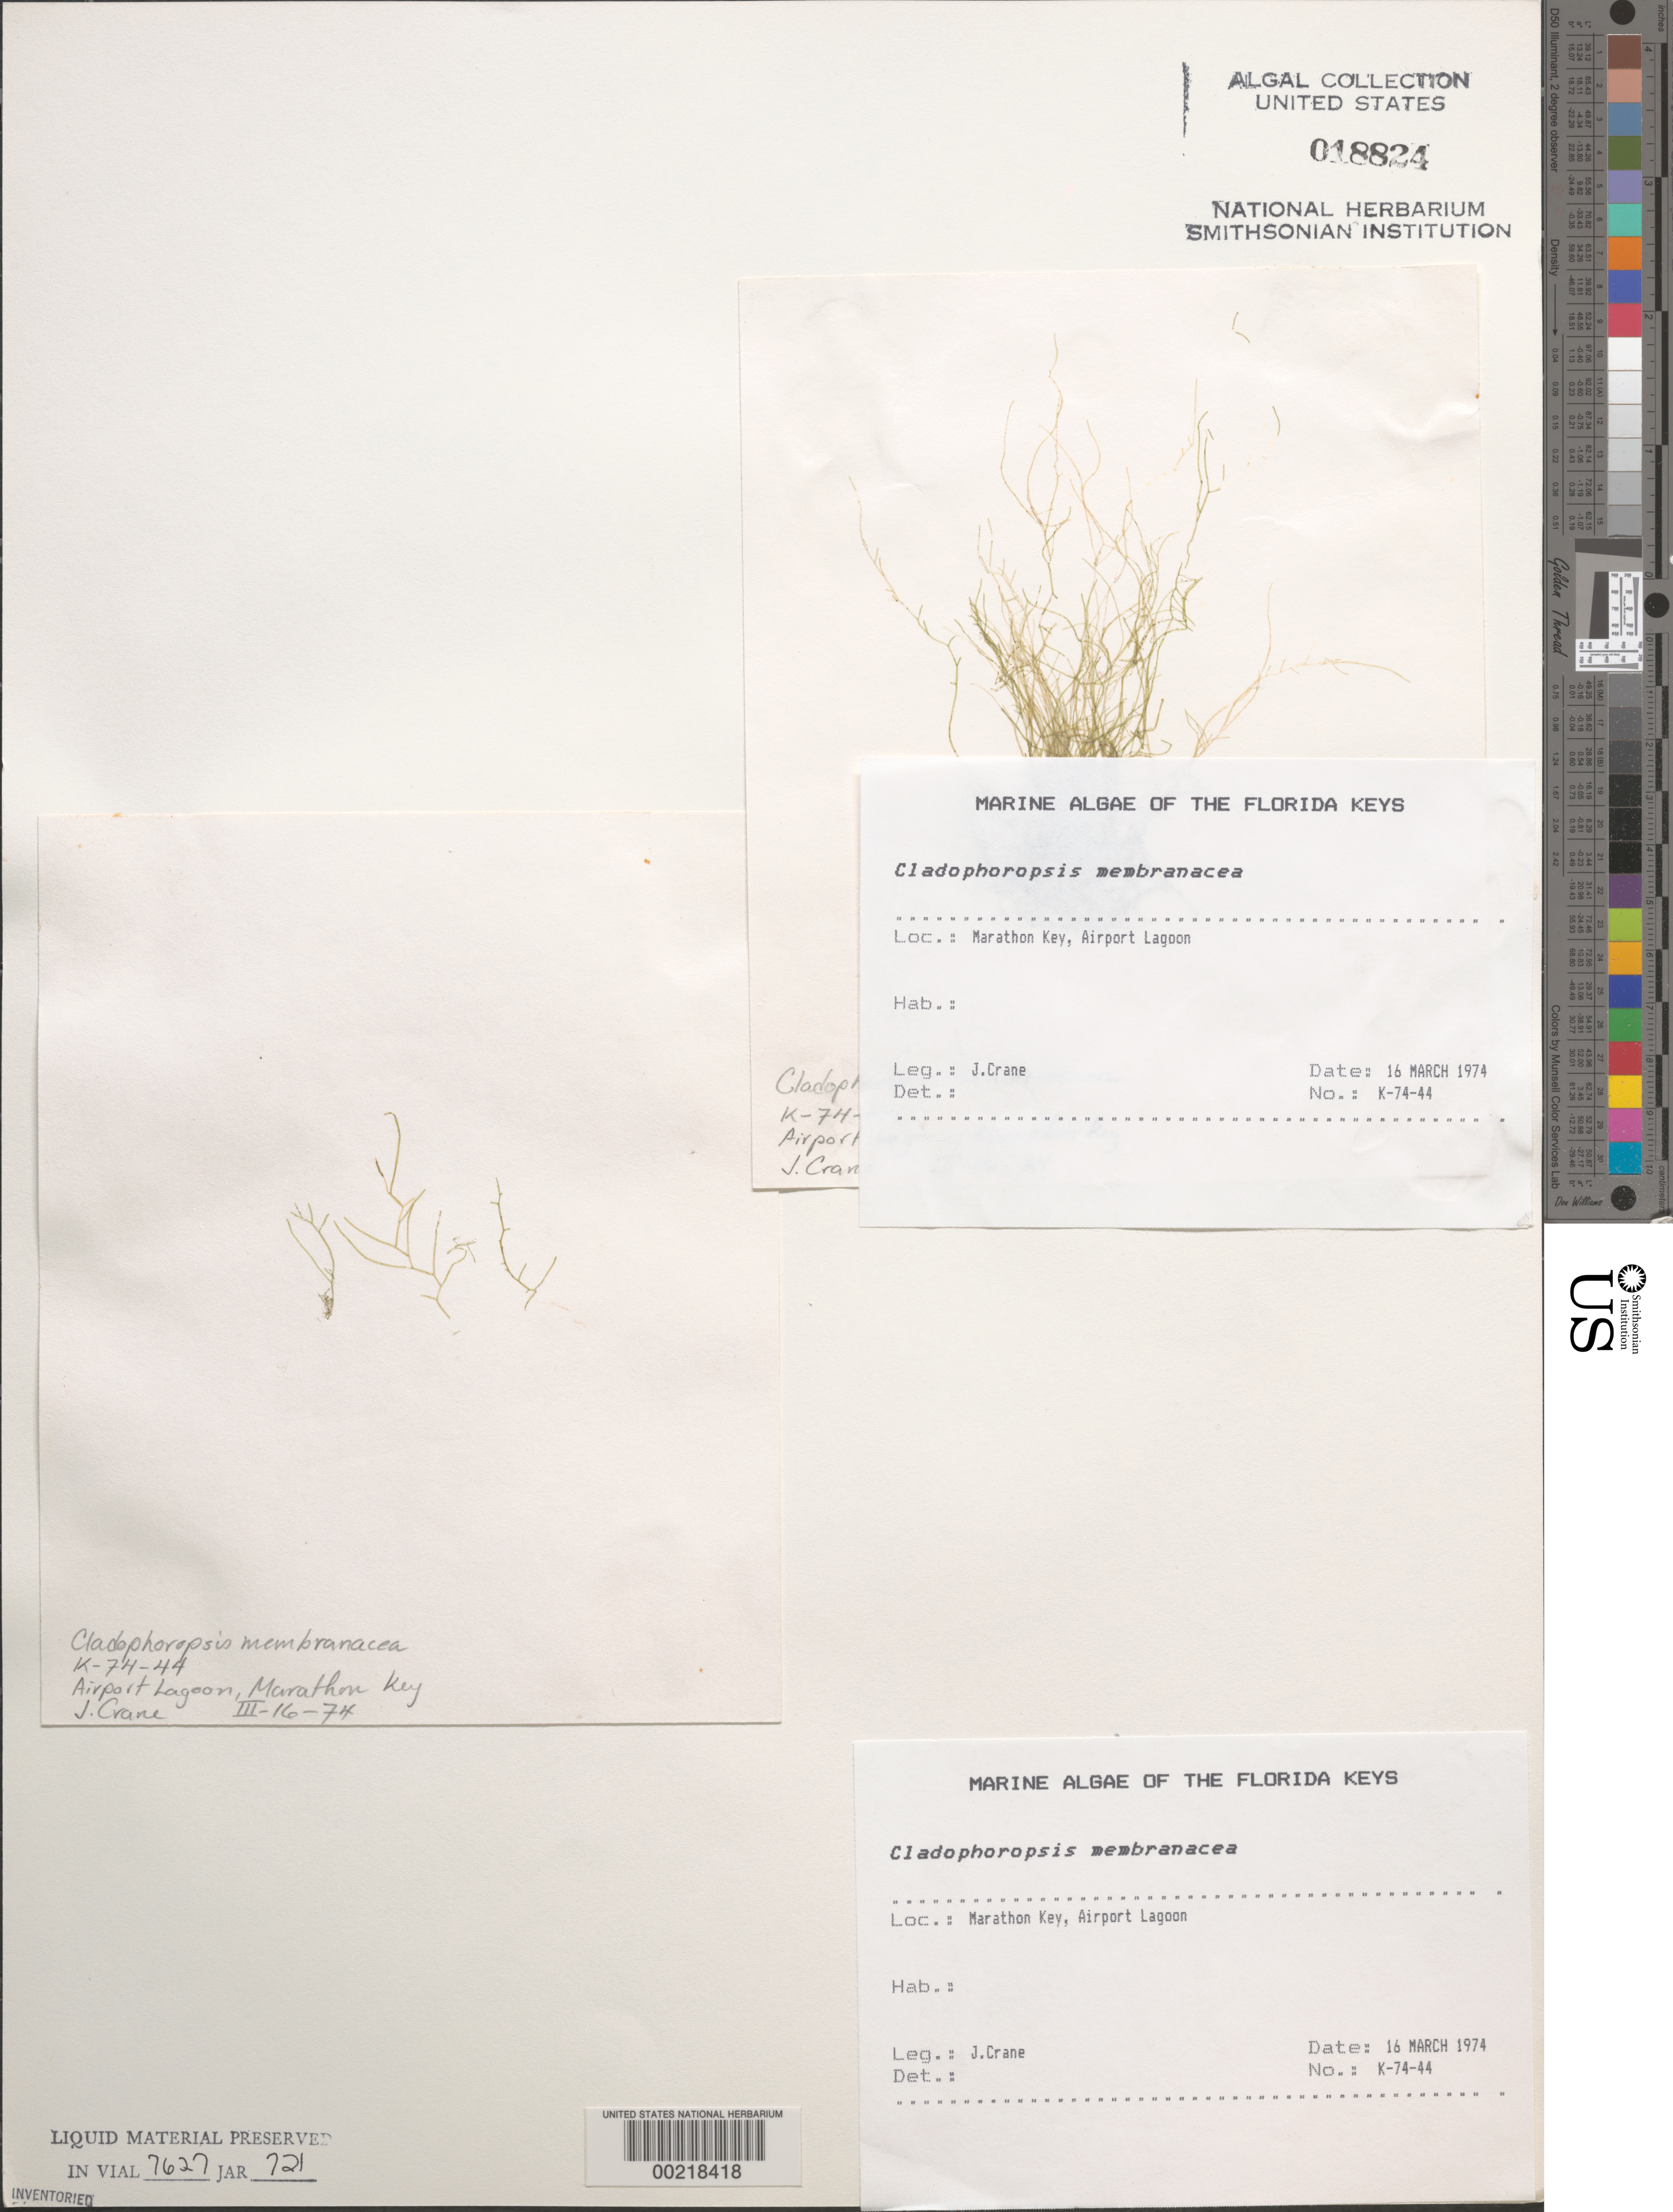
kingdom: Plantae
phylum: Chlorophyta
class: Ulvophyceae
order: Siphonocladales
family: Boodleaceae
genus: Cladophoropsis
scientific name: Cladophoropsis membranacea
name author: (Hofman-Bang) Børgesen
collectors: J. Crane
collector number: K-74-44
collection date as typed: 16 Mar 1974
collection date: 1974-03-16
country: United States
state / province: Florida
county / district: Monroe County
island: Key Vaca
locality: Marathon, airport lagoon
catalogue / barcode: US 18824